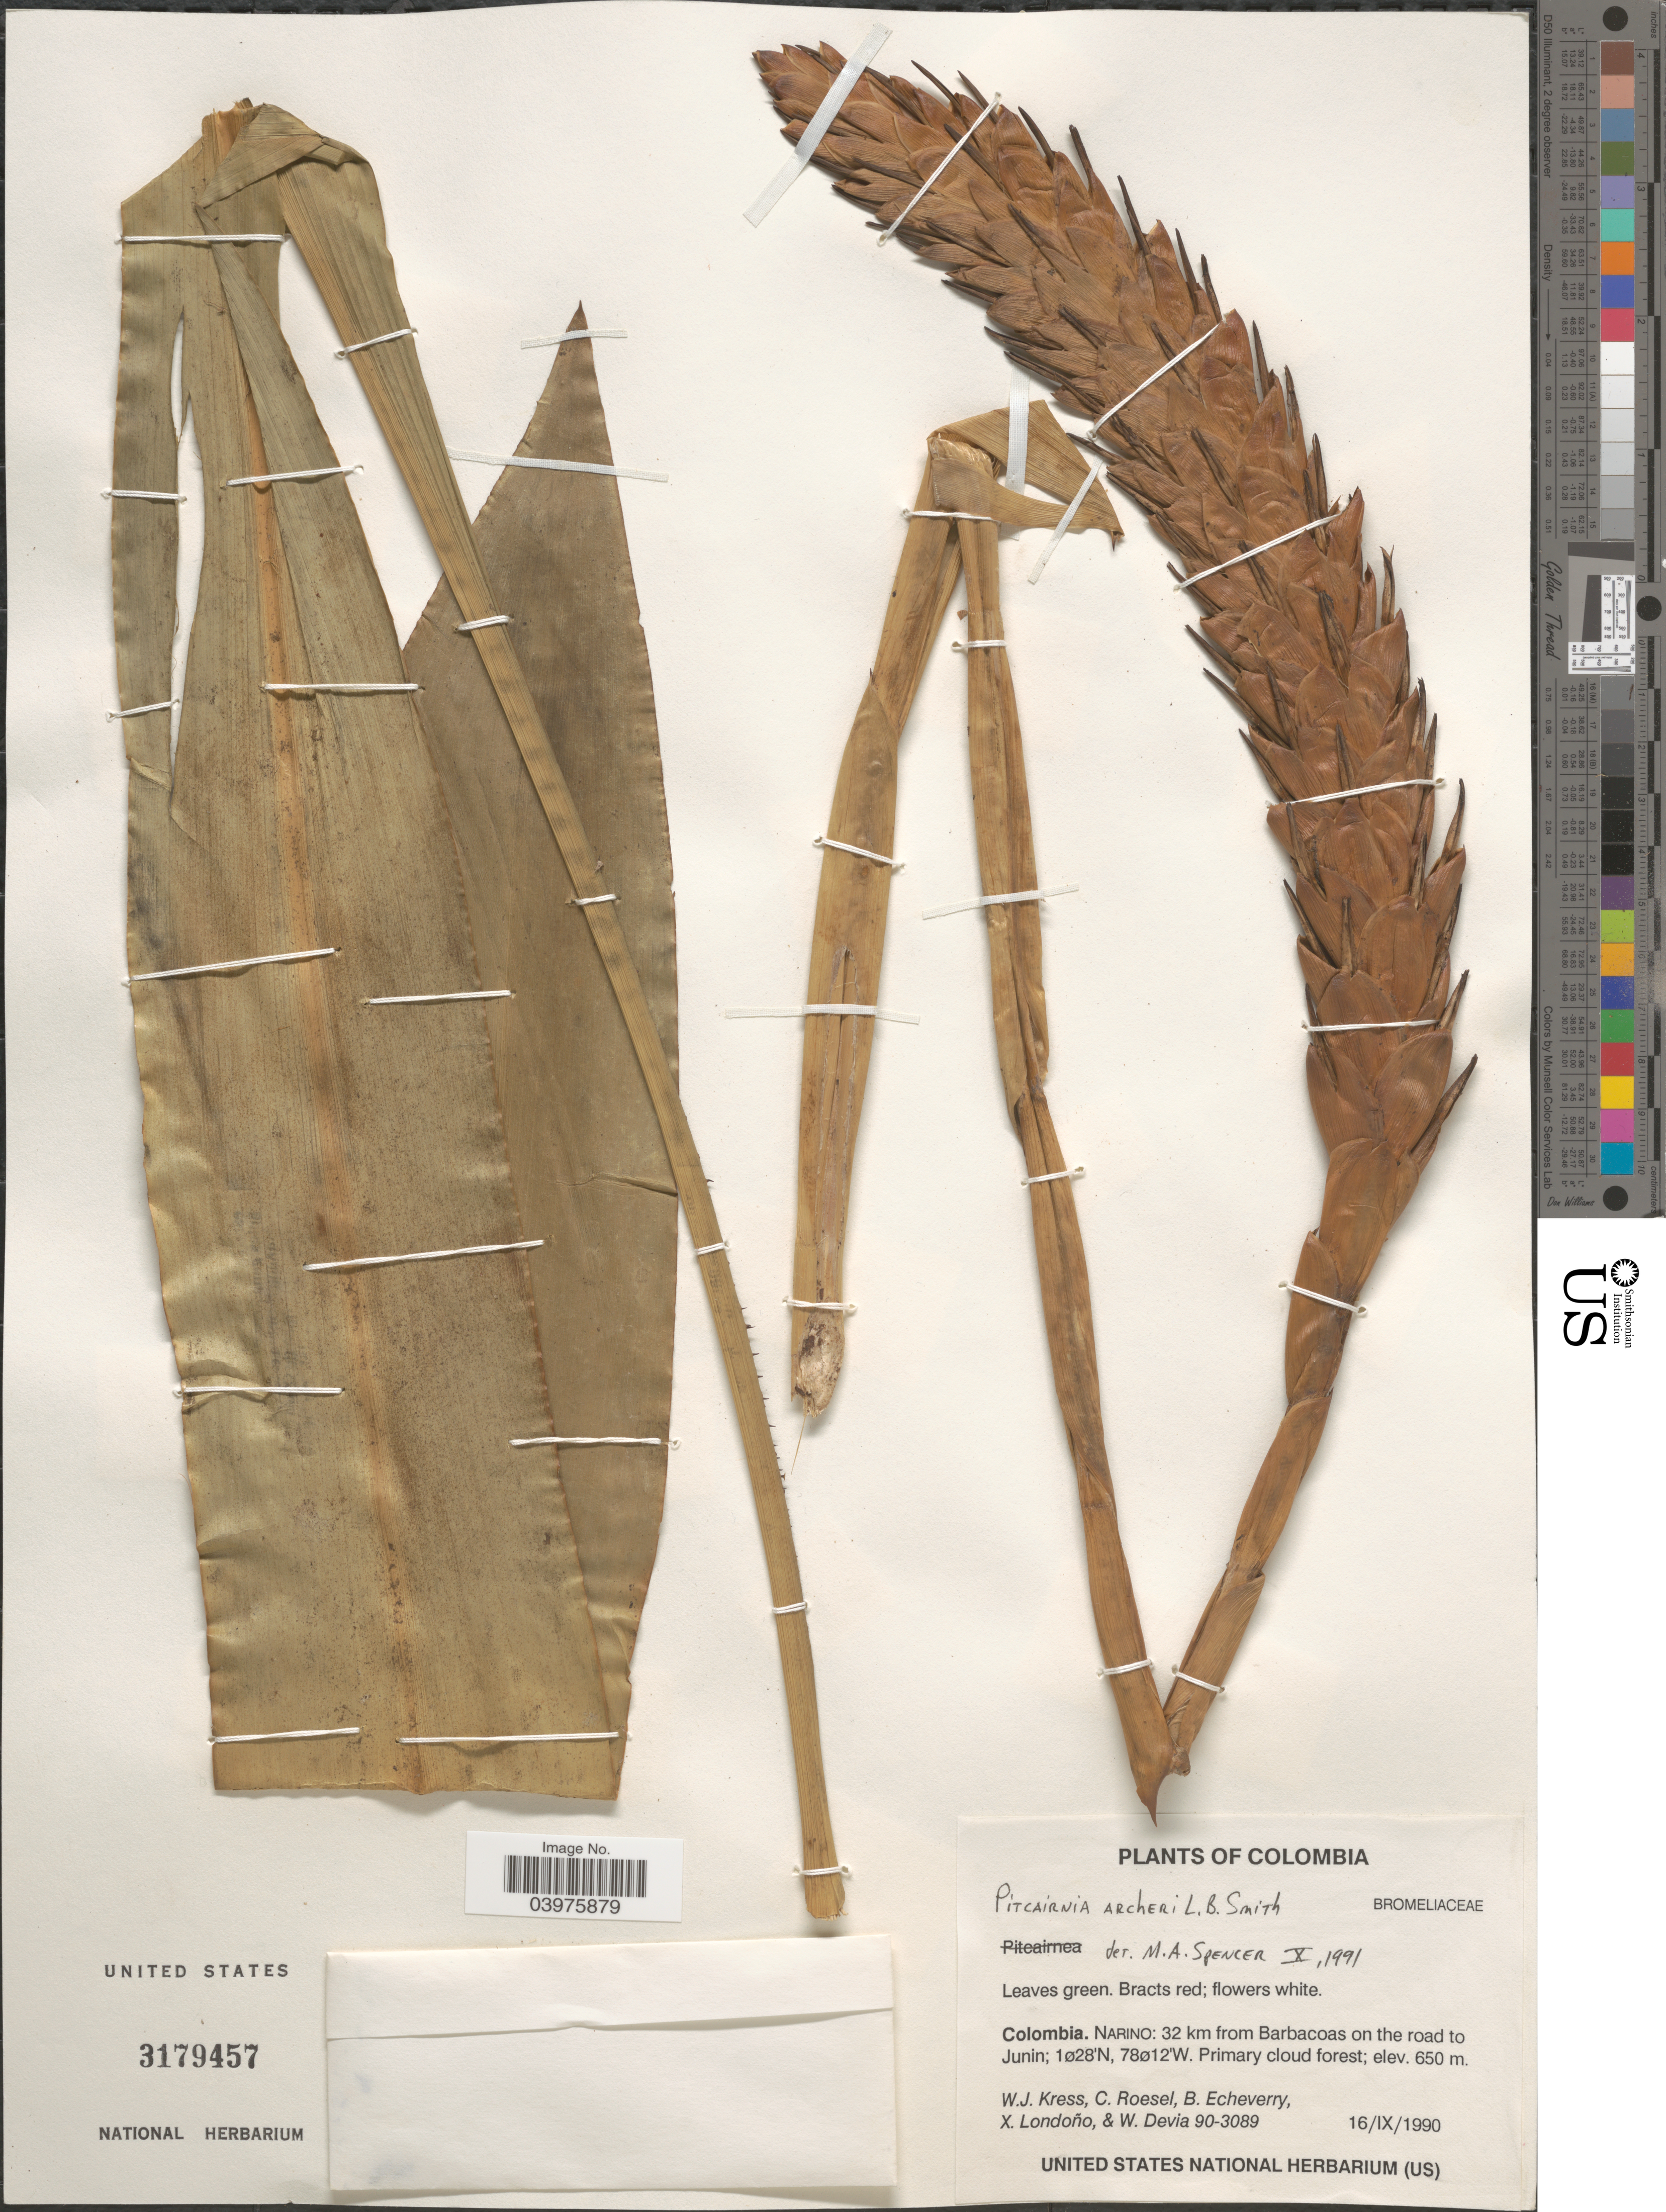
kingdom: Plantae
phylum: Tracheophyta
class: Liliopsida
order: Poales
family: Bromeliaceae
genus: Pitcairnia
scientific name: Pitcairnia archeri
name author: L.B. Sm.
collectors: W. J. Kress, C. S. Roesel, B. Echeverry, X. Londoño & W. Devia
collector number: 90-3089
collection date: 1990-09-16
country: Colombia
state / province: Nariño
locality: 32 km from Barbacoas on the road to Junin.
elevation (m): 650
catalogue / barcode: US 3179457